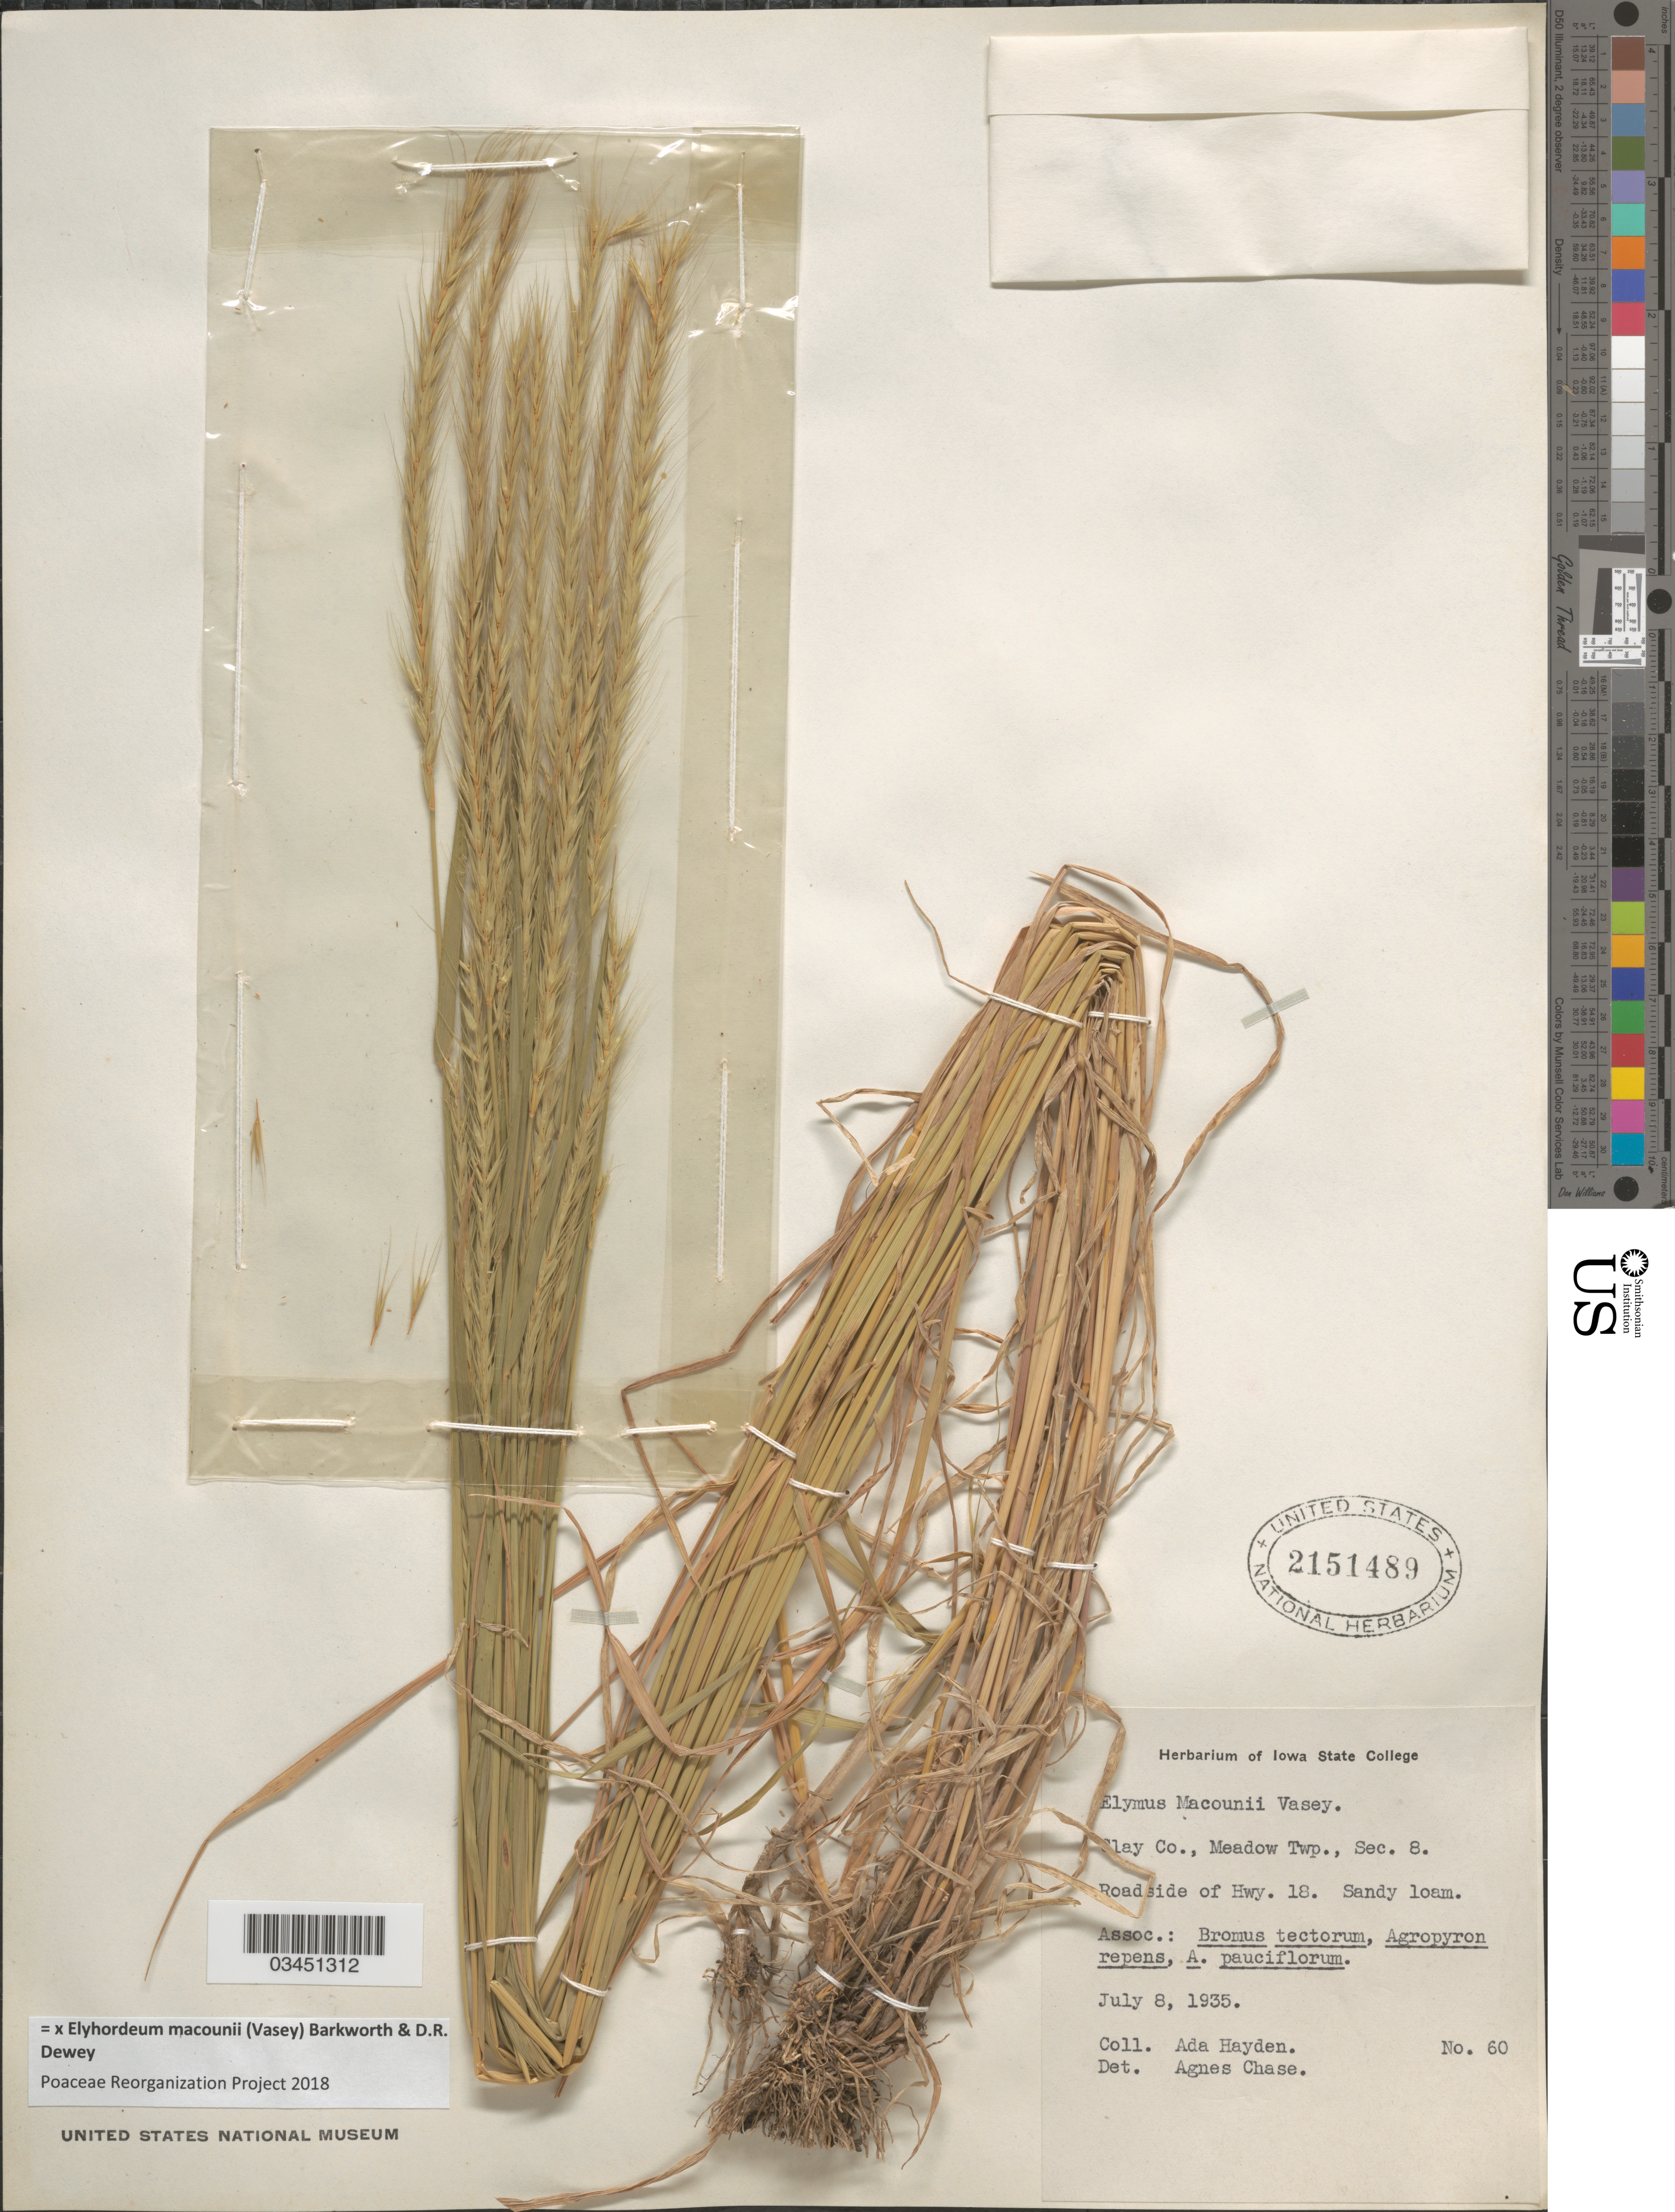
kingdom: Plantae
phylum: Tracheophyta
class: Liliopsida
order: Poales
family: Poaceae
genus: Elyhordeum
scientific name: x Elyhordeum macounii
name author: (Vasey) Barkworth & Dewey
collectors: Ada Hayden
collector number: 60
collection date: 1935-07-08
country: United States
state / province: Iowa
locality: Clay Co., Meadow Twp., Sec. 8. Roadside of Hwy. 18.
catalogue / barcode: US 2151489